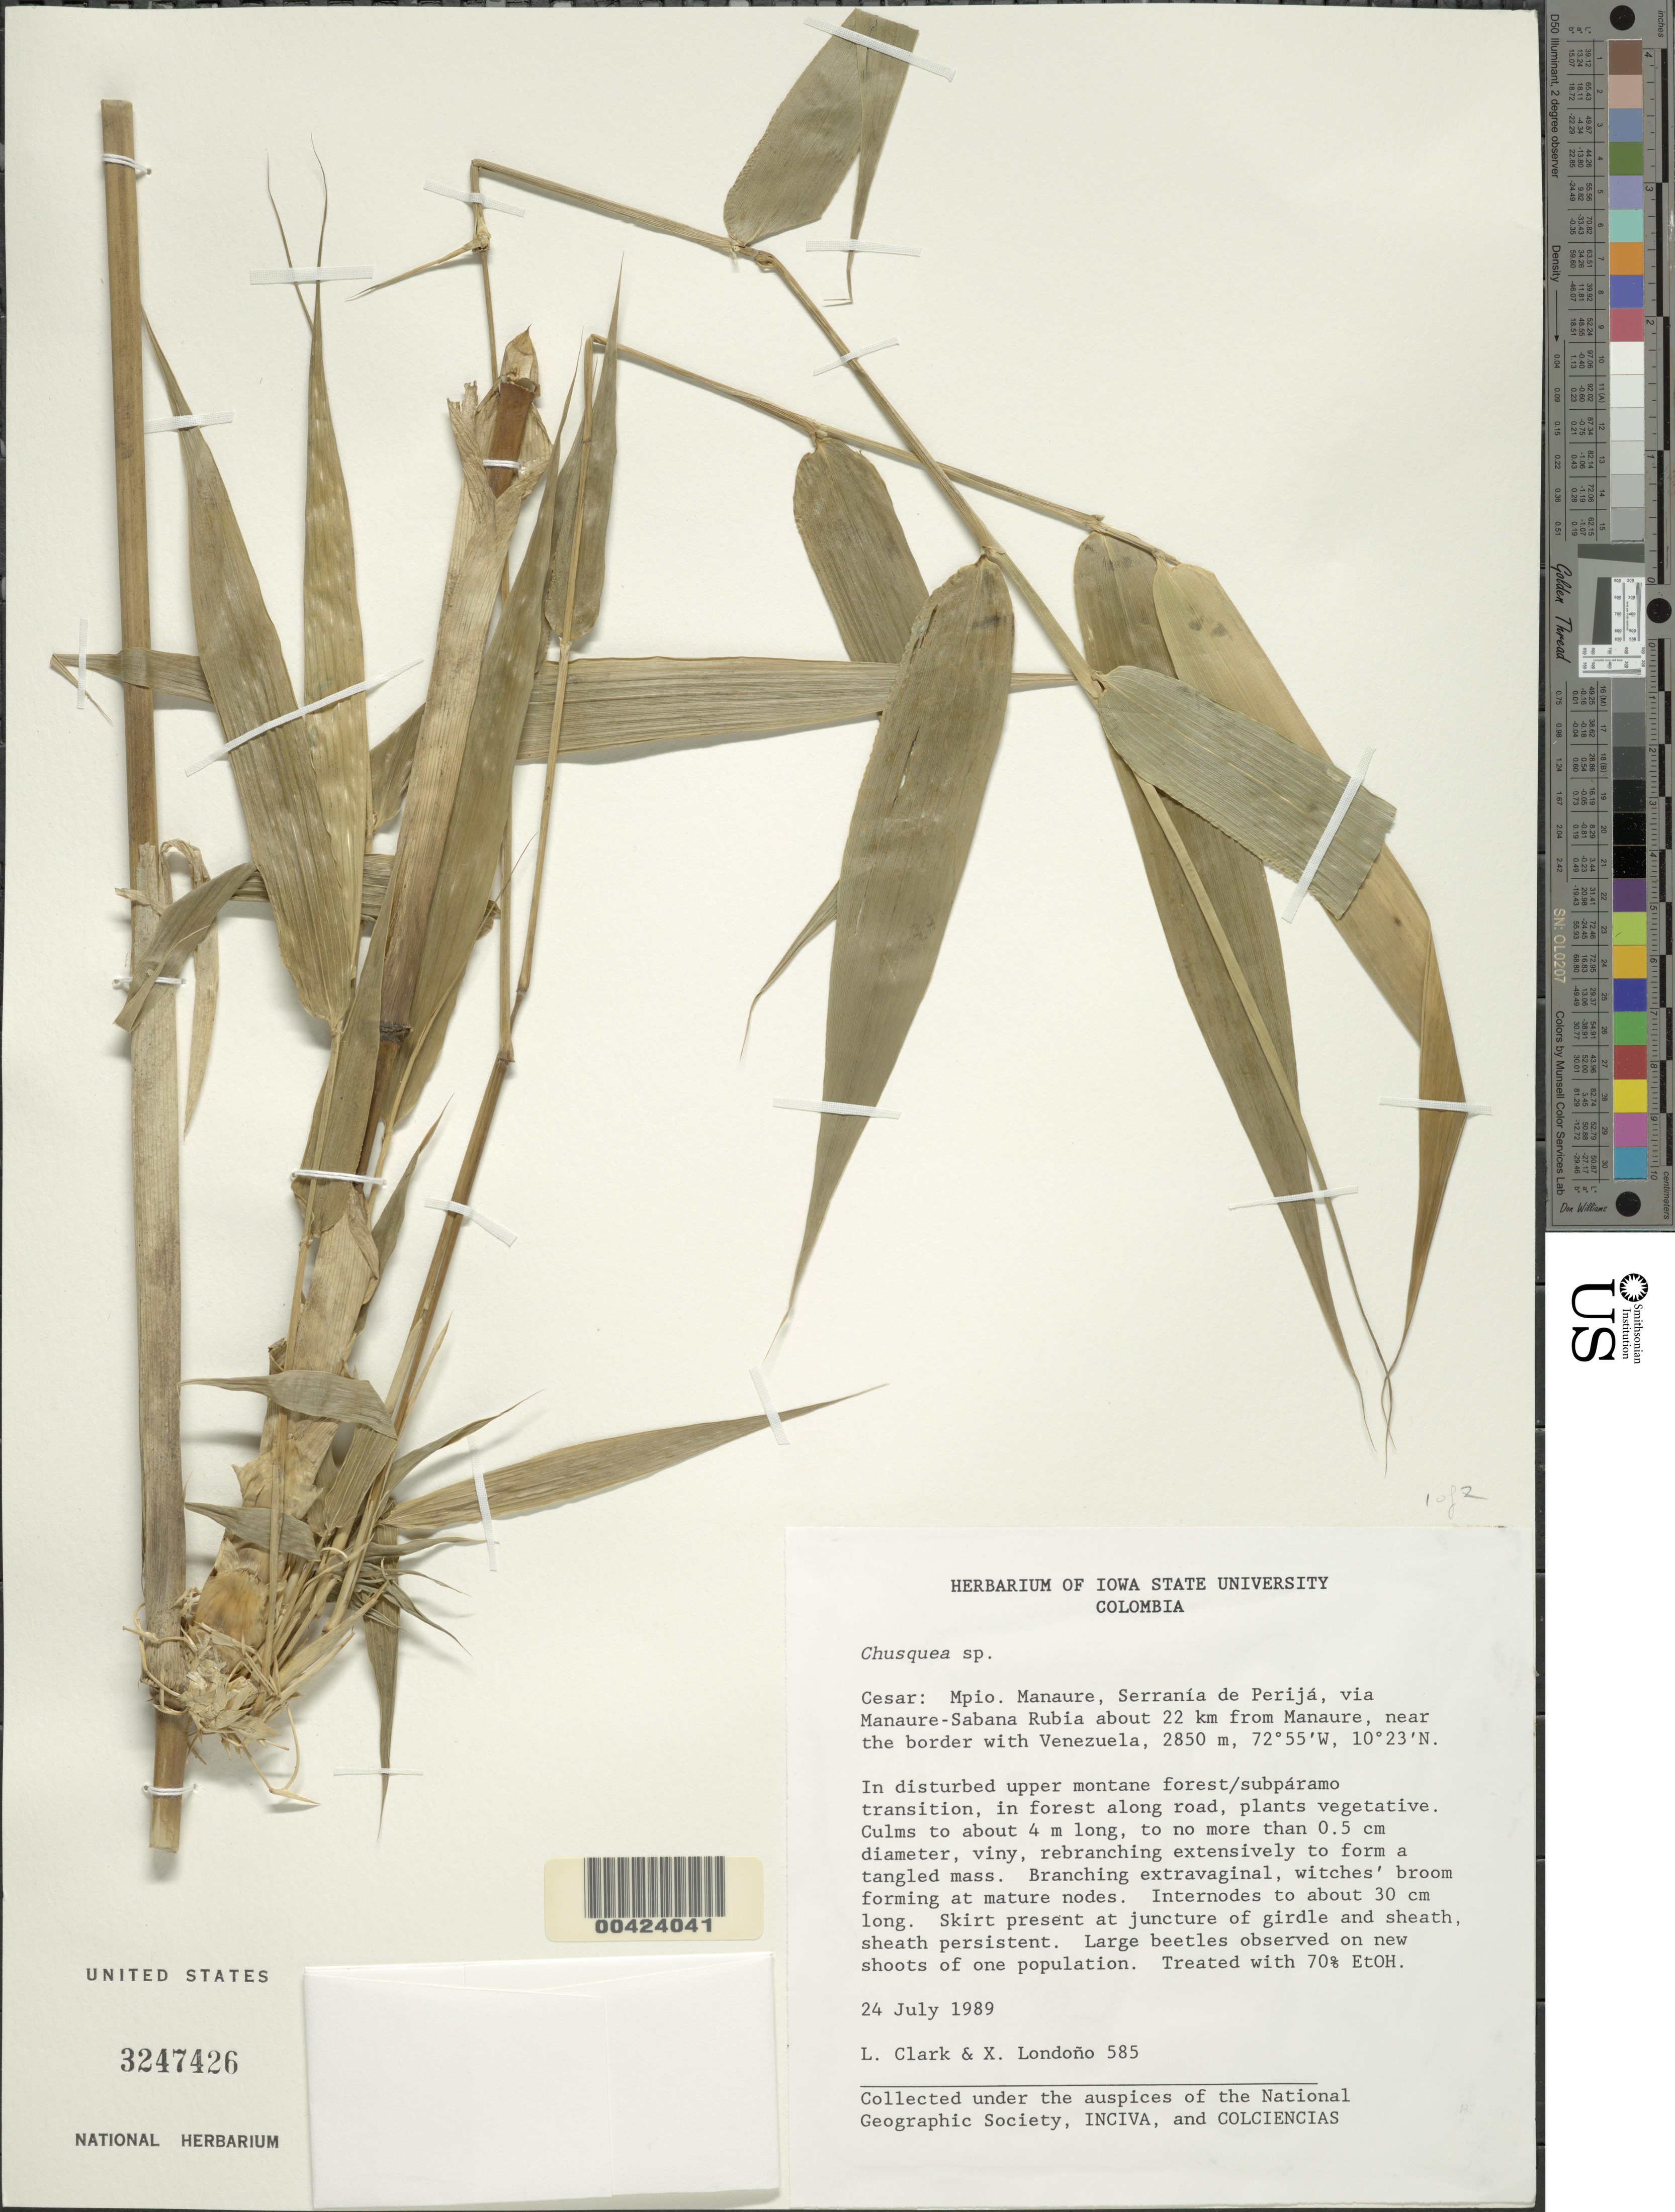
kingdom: Plantae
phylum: Tracheophyta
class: Liliopsida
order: Poales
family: Poaceae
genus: Chusquea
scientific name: Chusquea sp.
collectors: L. G. Clark & X. Londoño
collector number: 585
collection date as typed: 19 Jul 1989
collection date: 1989-07-19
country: Colombia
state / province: César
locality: Manaure Mun. (?), Serrania de Perija, via Manaure - Sabana Rubia about 22 km from Manaure near Venezuelan border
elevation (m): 2850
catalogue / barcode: US 3247426